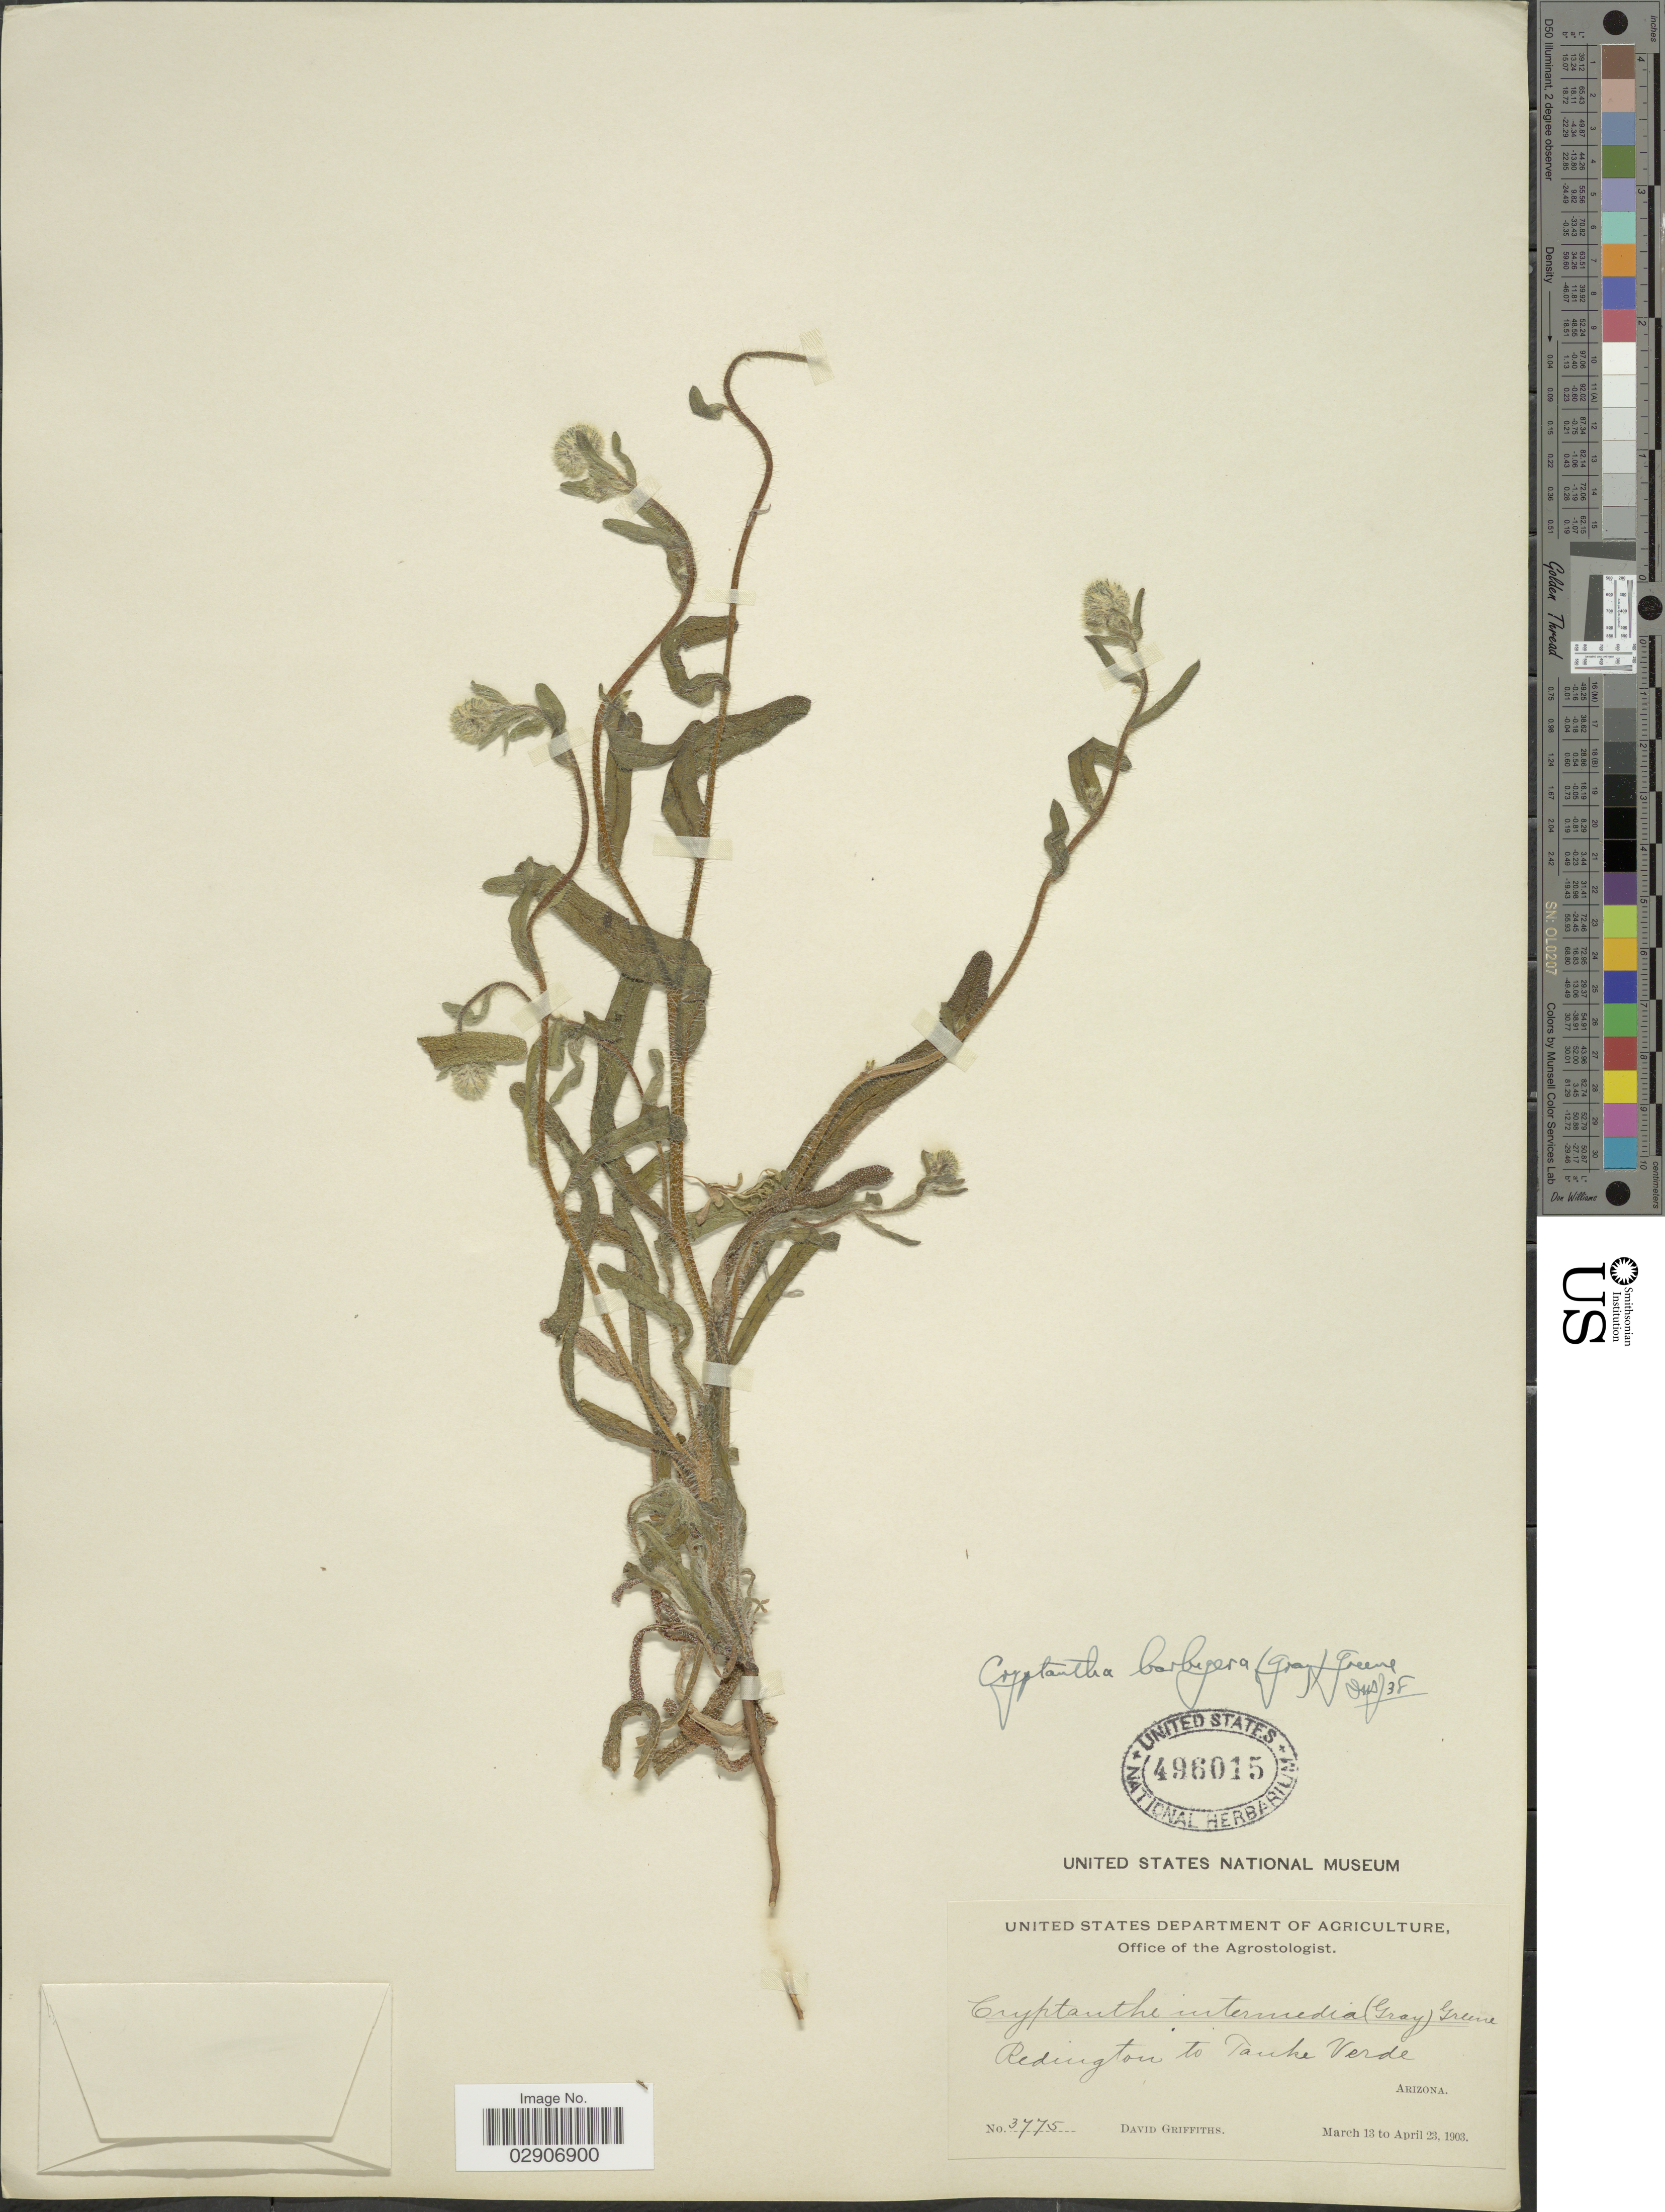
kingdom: Plantae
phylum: Tracheophyta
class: Magnoliopsida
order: Boraginales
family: Boraginaceae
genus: Cryptantha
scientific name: Cryptantha barbigera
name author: (A. Gray) Greene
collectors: D. Griffiths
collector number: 3775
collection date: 1903-03-13/1903-04-23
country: United States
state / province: Arizona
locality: Redington to Tanke Verde.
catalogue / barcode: US 496015